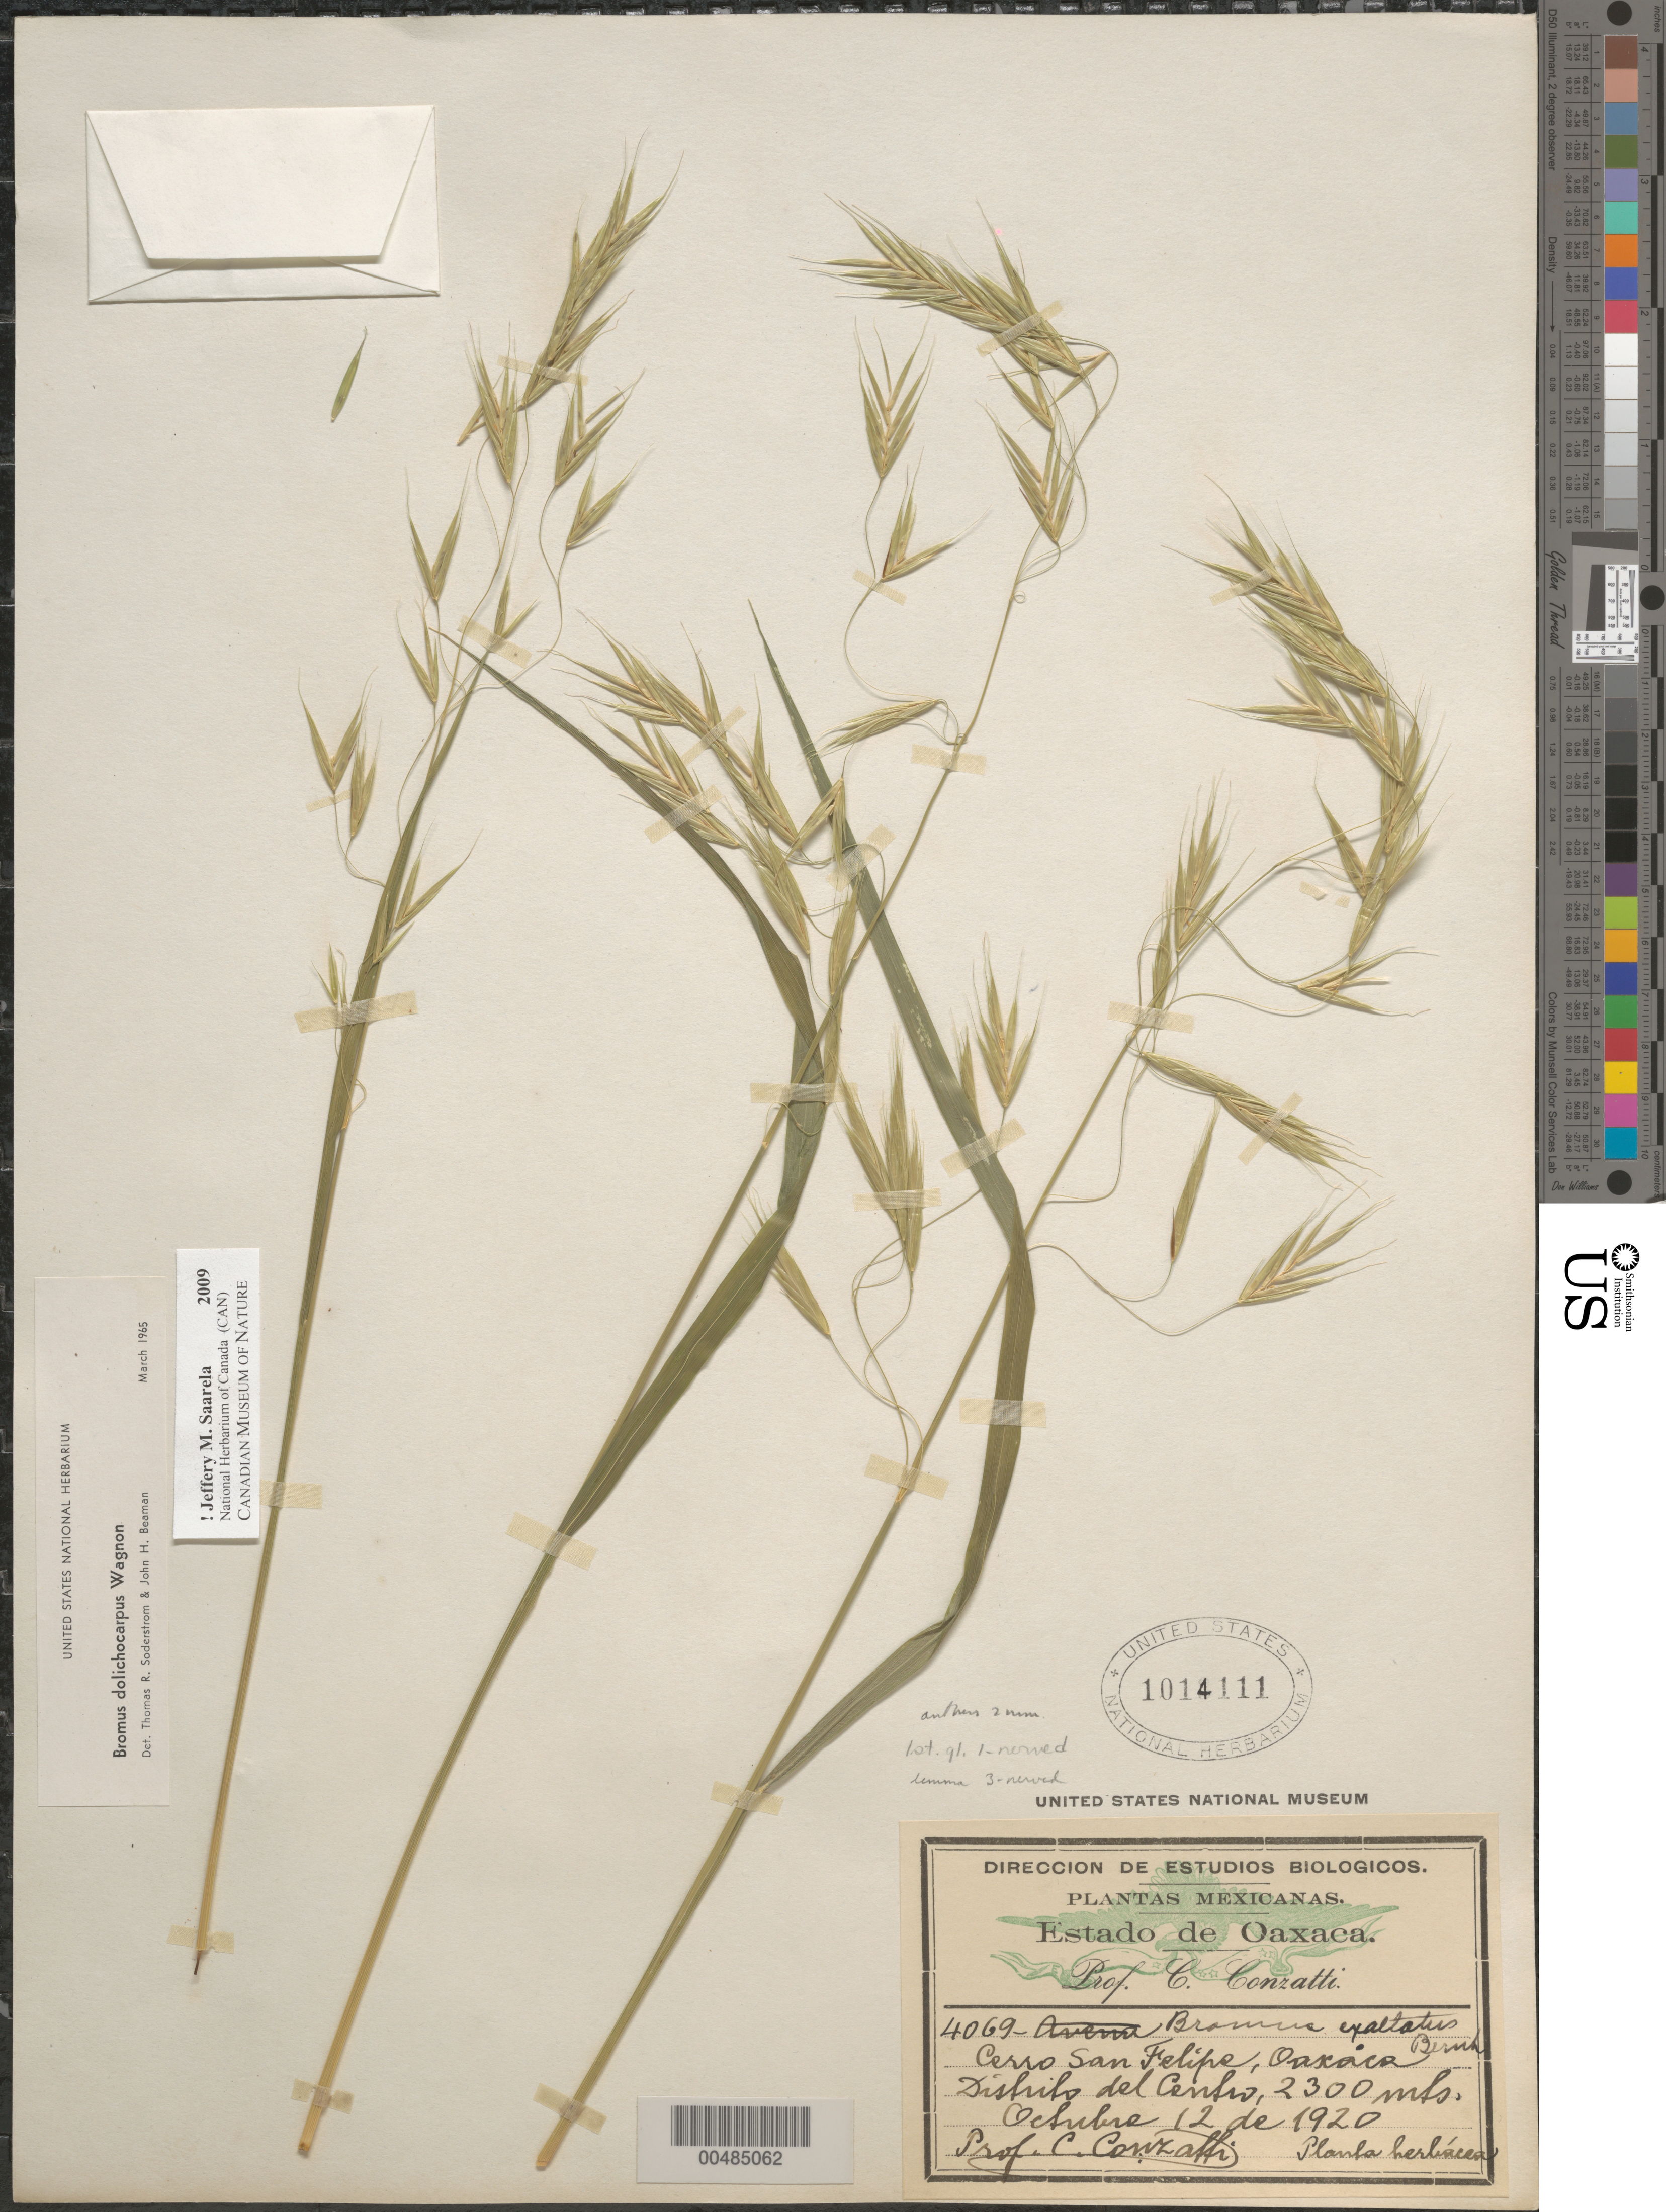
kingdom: Plantae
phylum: Tracheophyta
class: Liliopsida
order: Poales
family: Poaceae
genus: Bromus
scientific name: Bromus dolichocarpus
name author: Wagnon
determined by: Soderstrom, T. R.; Beaman, J. H.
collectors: C. Conzatti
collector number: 4069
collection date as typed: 12 Oct 1920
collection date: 1920-10-12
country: Mexico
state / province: Oaxaca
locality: Cerro de San Felipe, Distrito del Centro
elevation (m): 2300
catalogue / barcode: US 1014111